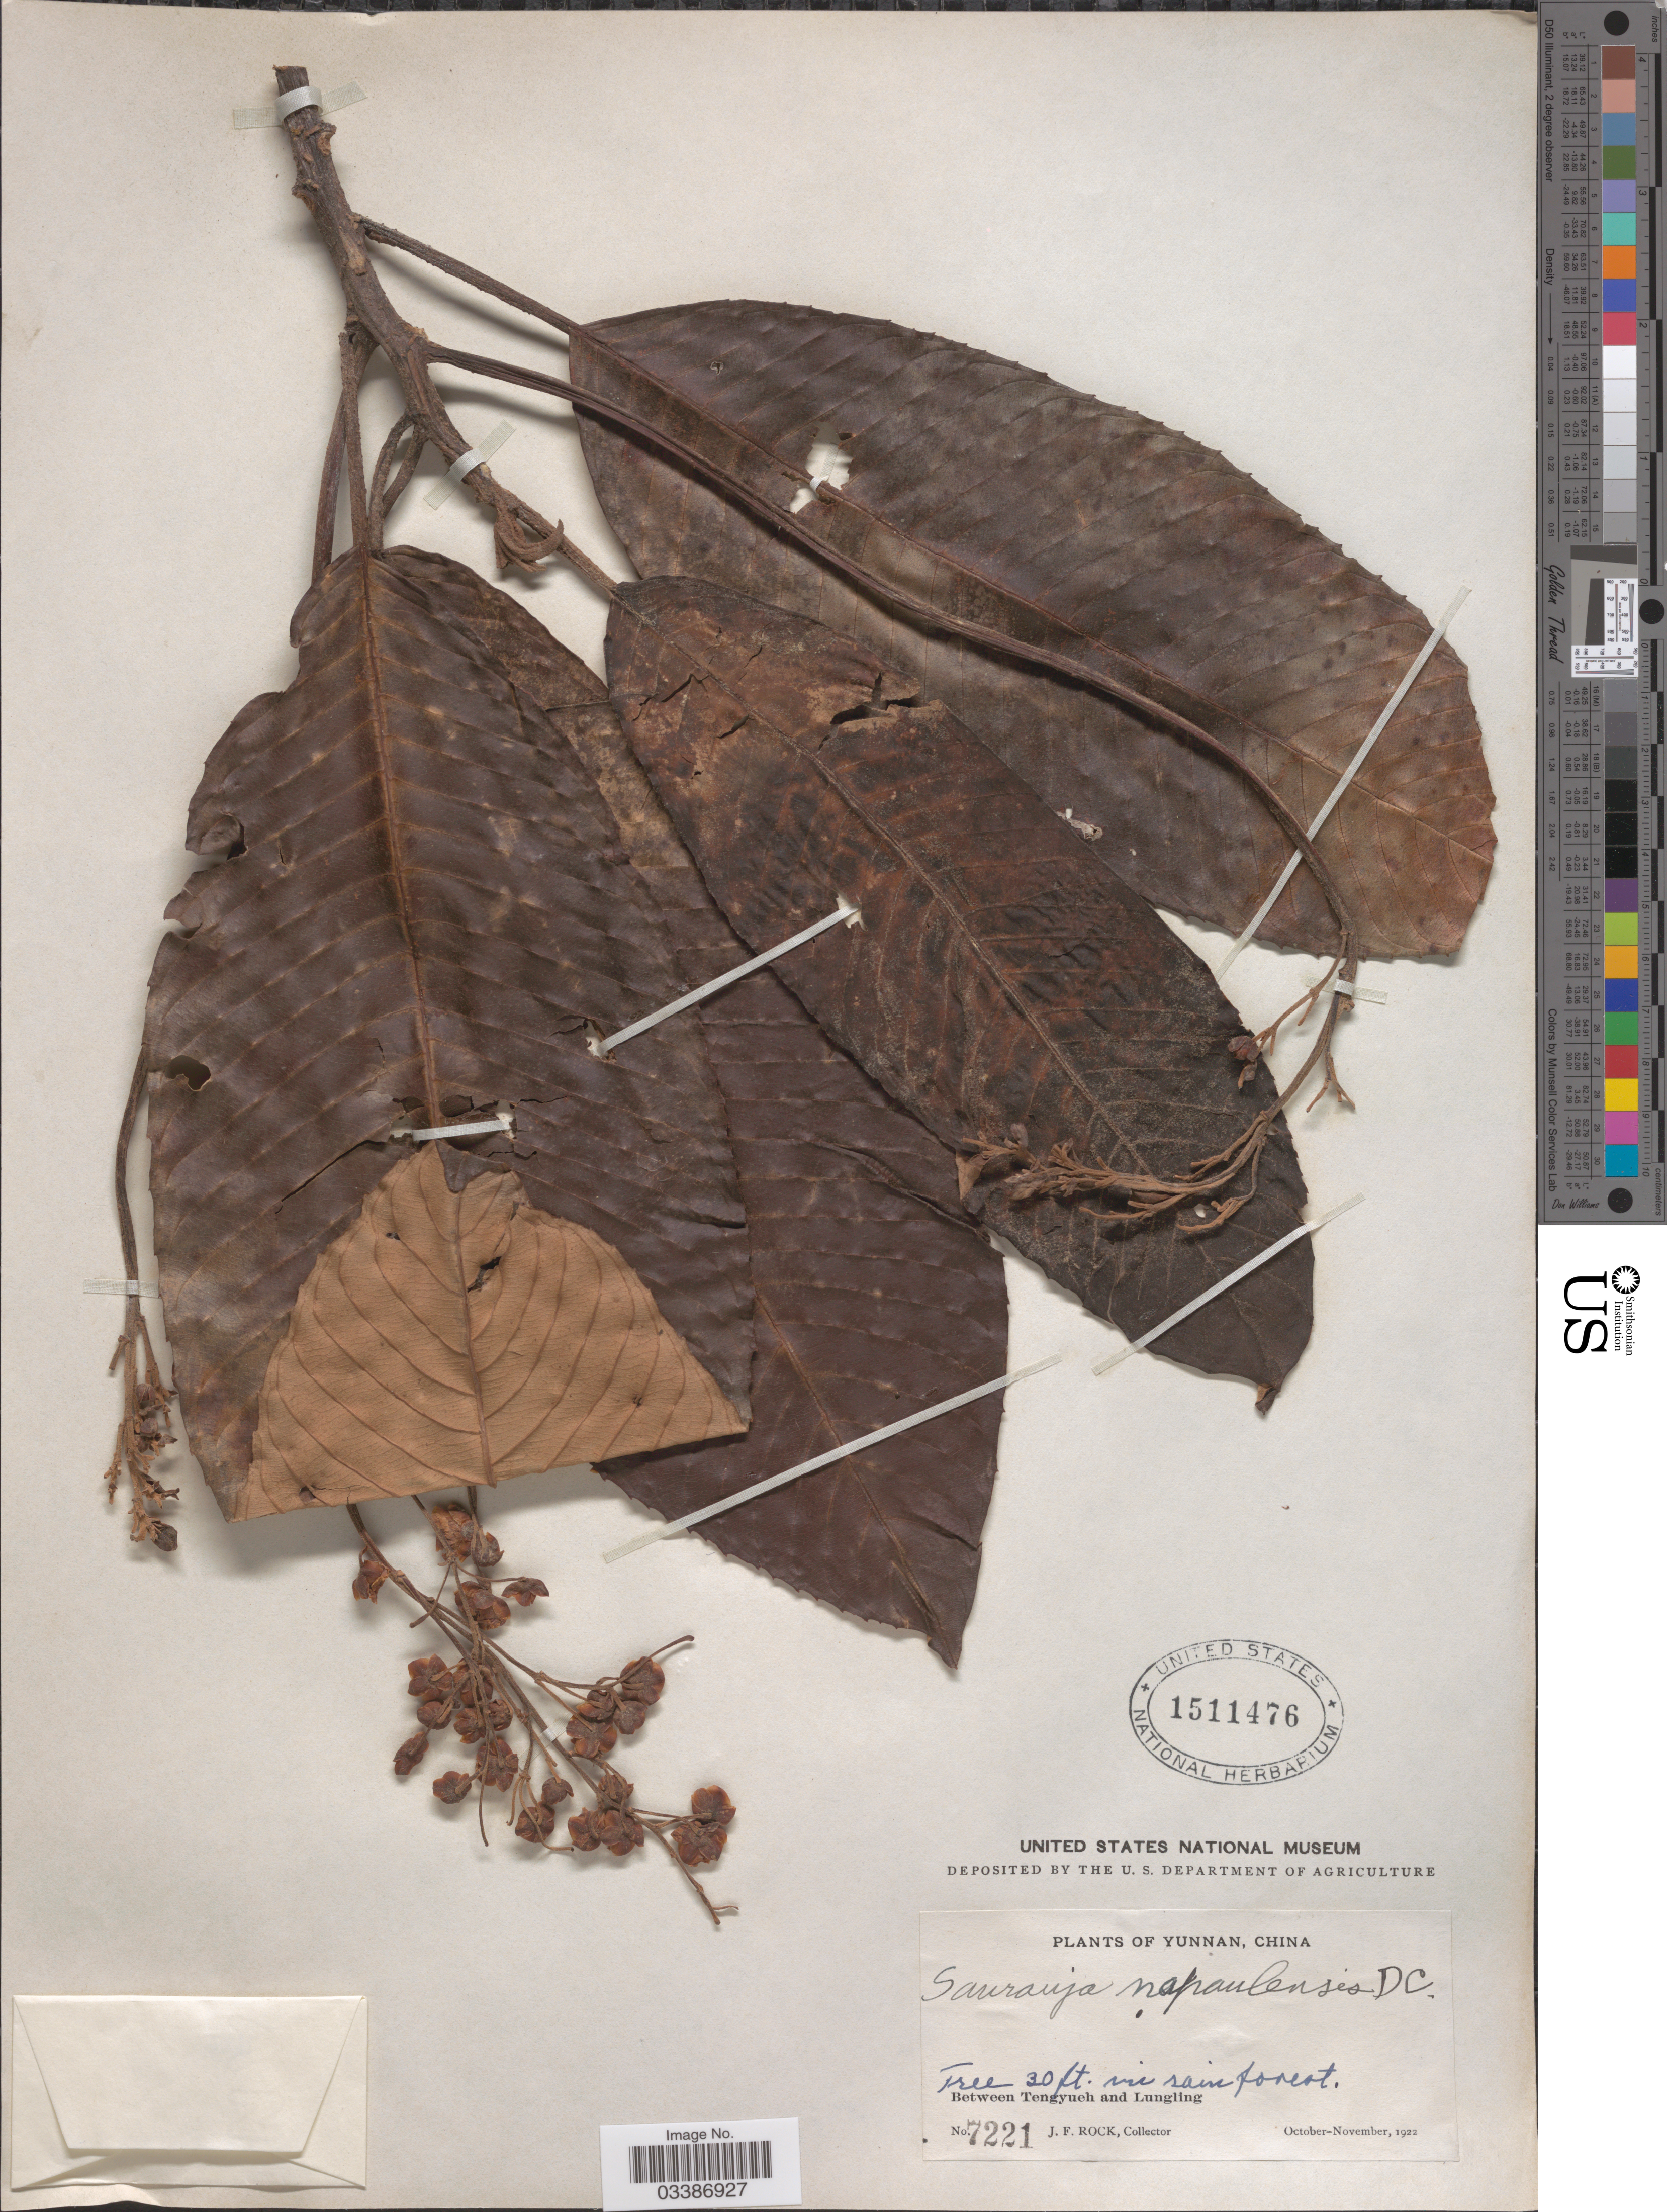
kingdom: Plantae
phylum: Tracheophyta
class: Magnoliopsida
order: Ericales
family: Actinidiaceae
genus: Saurauia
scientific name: Saurauia napaulensis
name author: DC.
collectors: J. Rock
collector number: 7221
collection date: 1922-10/1922-11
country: China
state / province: Yunnan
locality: Between Tengyueh and Lungling.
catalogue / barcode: US 1511476